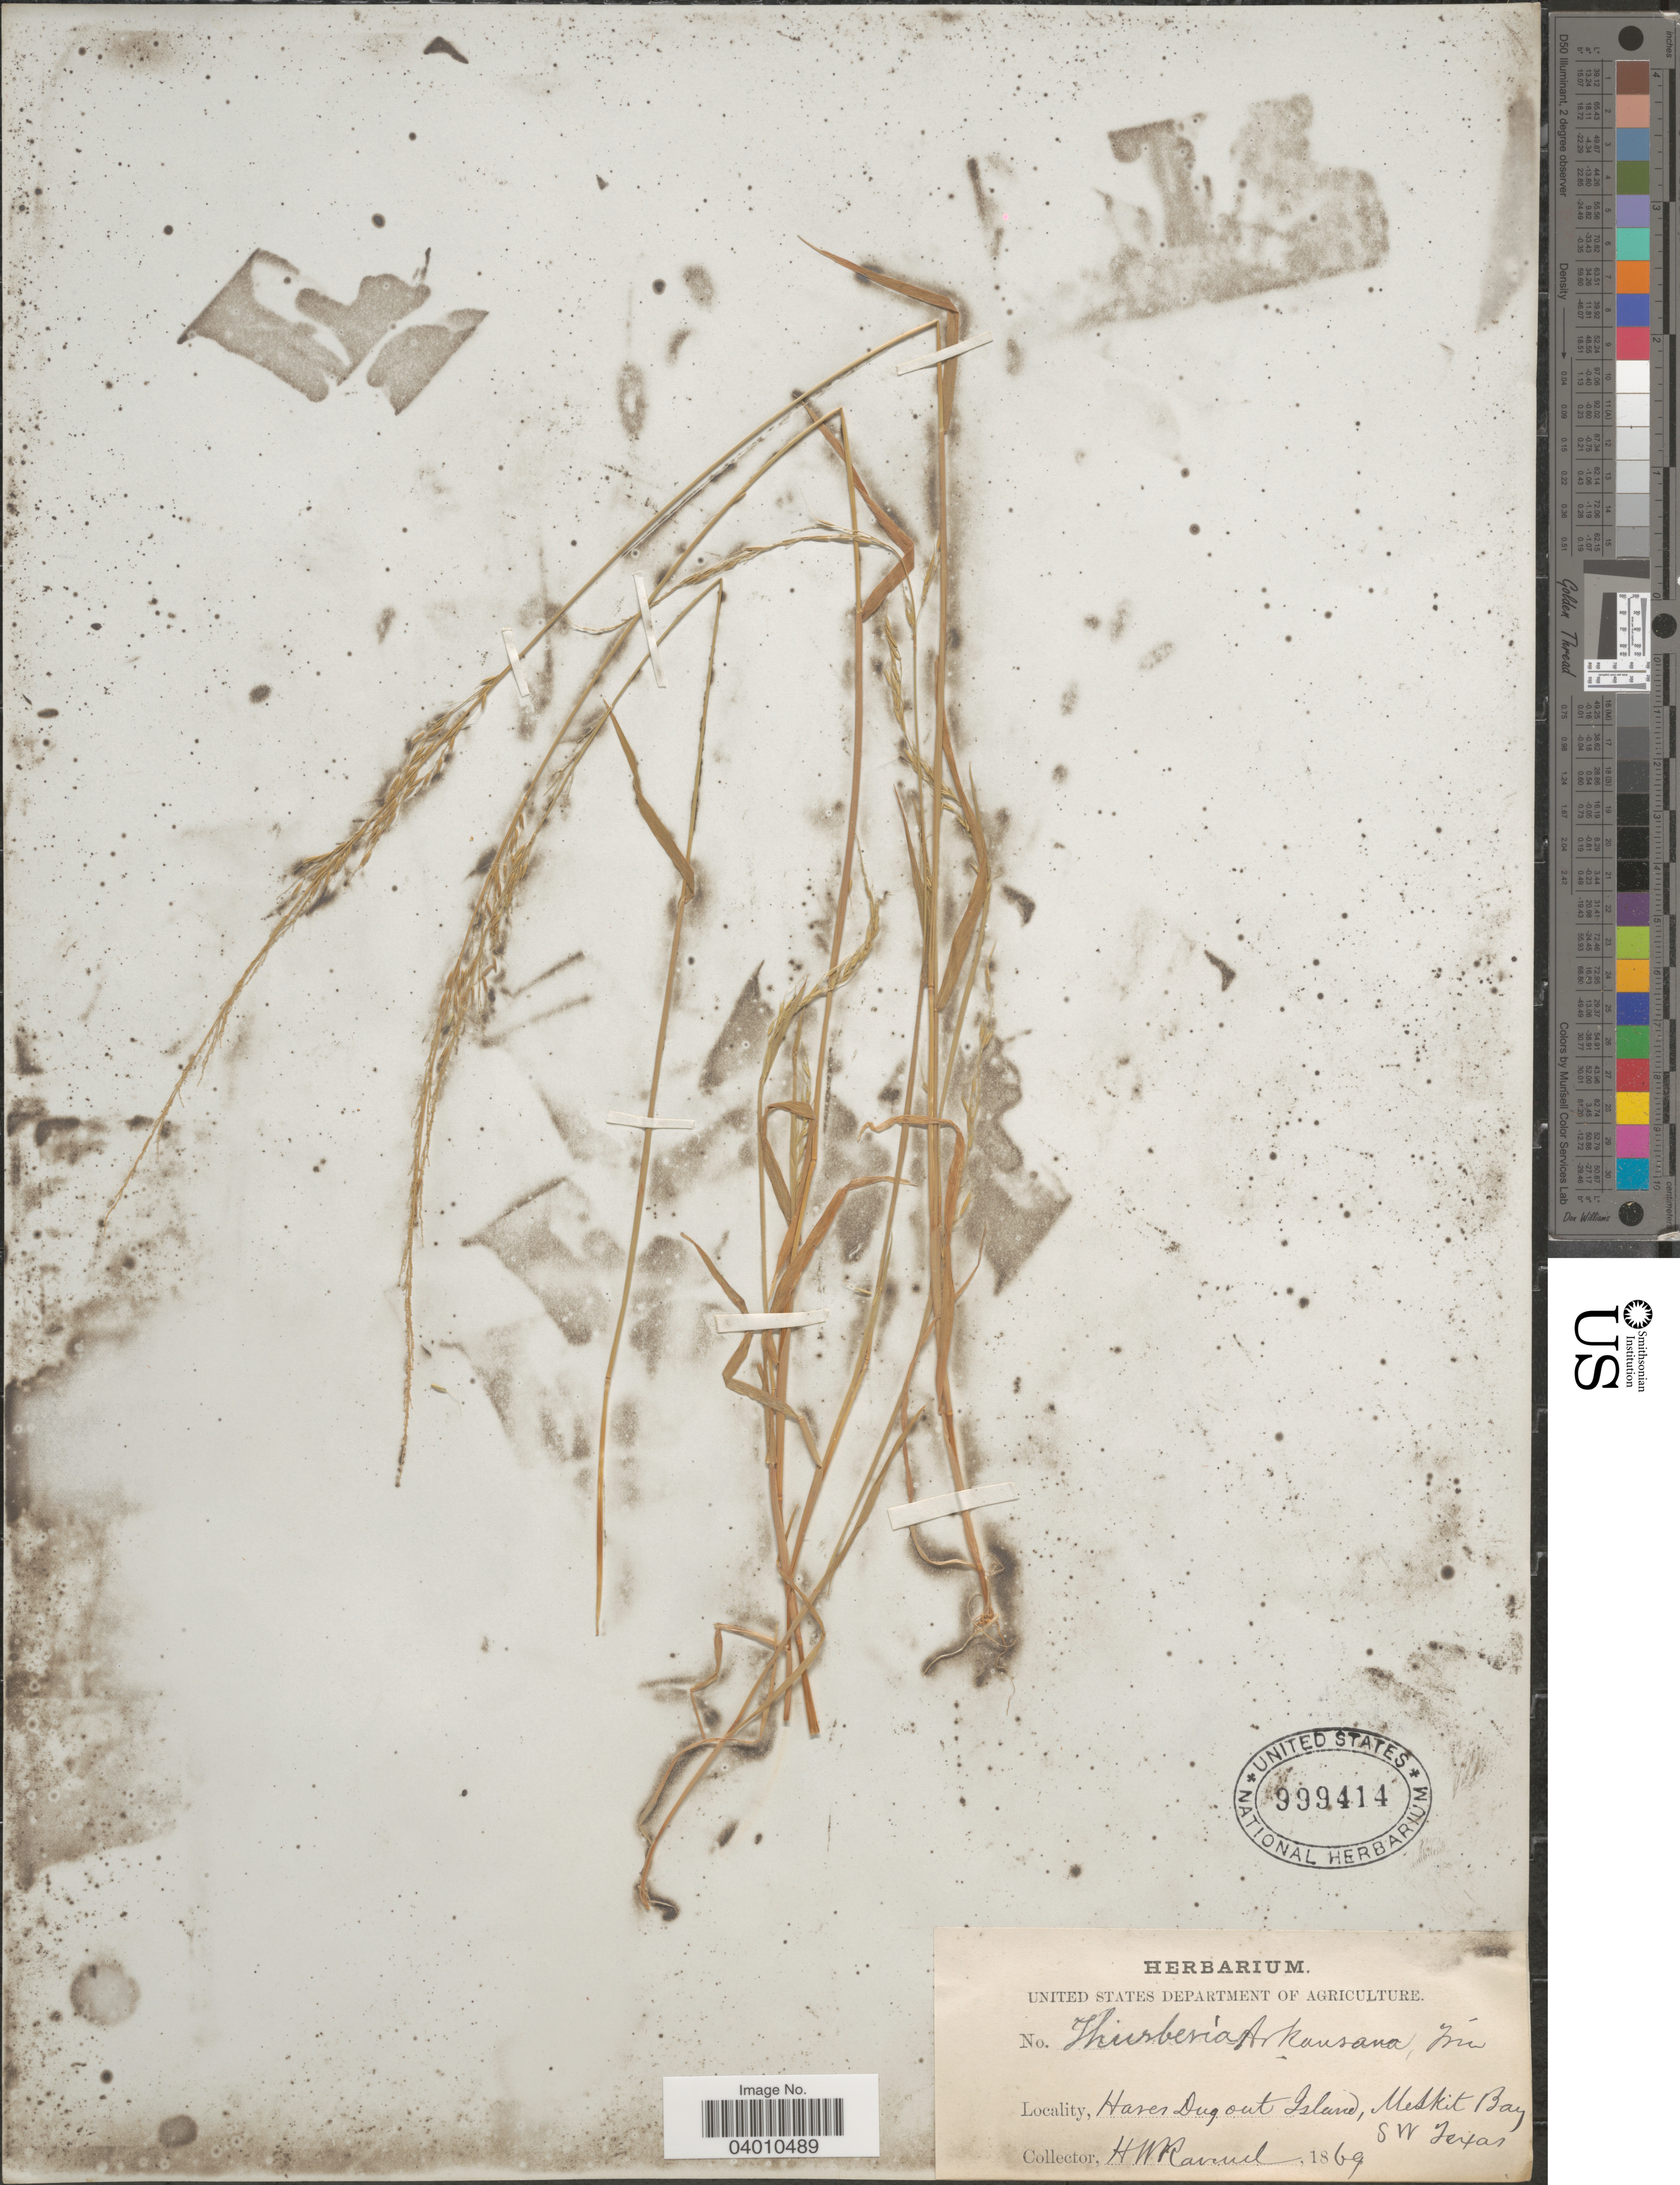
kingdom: Plantae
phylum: Tracheophyta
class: Liliopsida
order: Poales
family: Poaceae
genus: Limnodea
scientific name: Limnodea arkansana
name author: (Nutt.) L.H. Dewey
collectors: H. Ravenel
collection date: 1869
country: United States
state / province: Texas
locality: Haves Dug out Island, Meskit Bay. S W Texas.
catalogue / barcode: US 999414